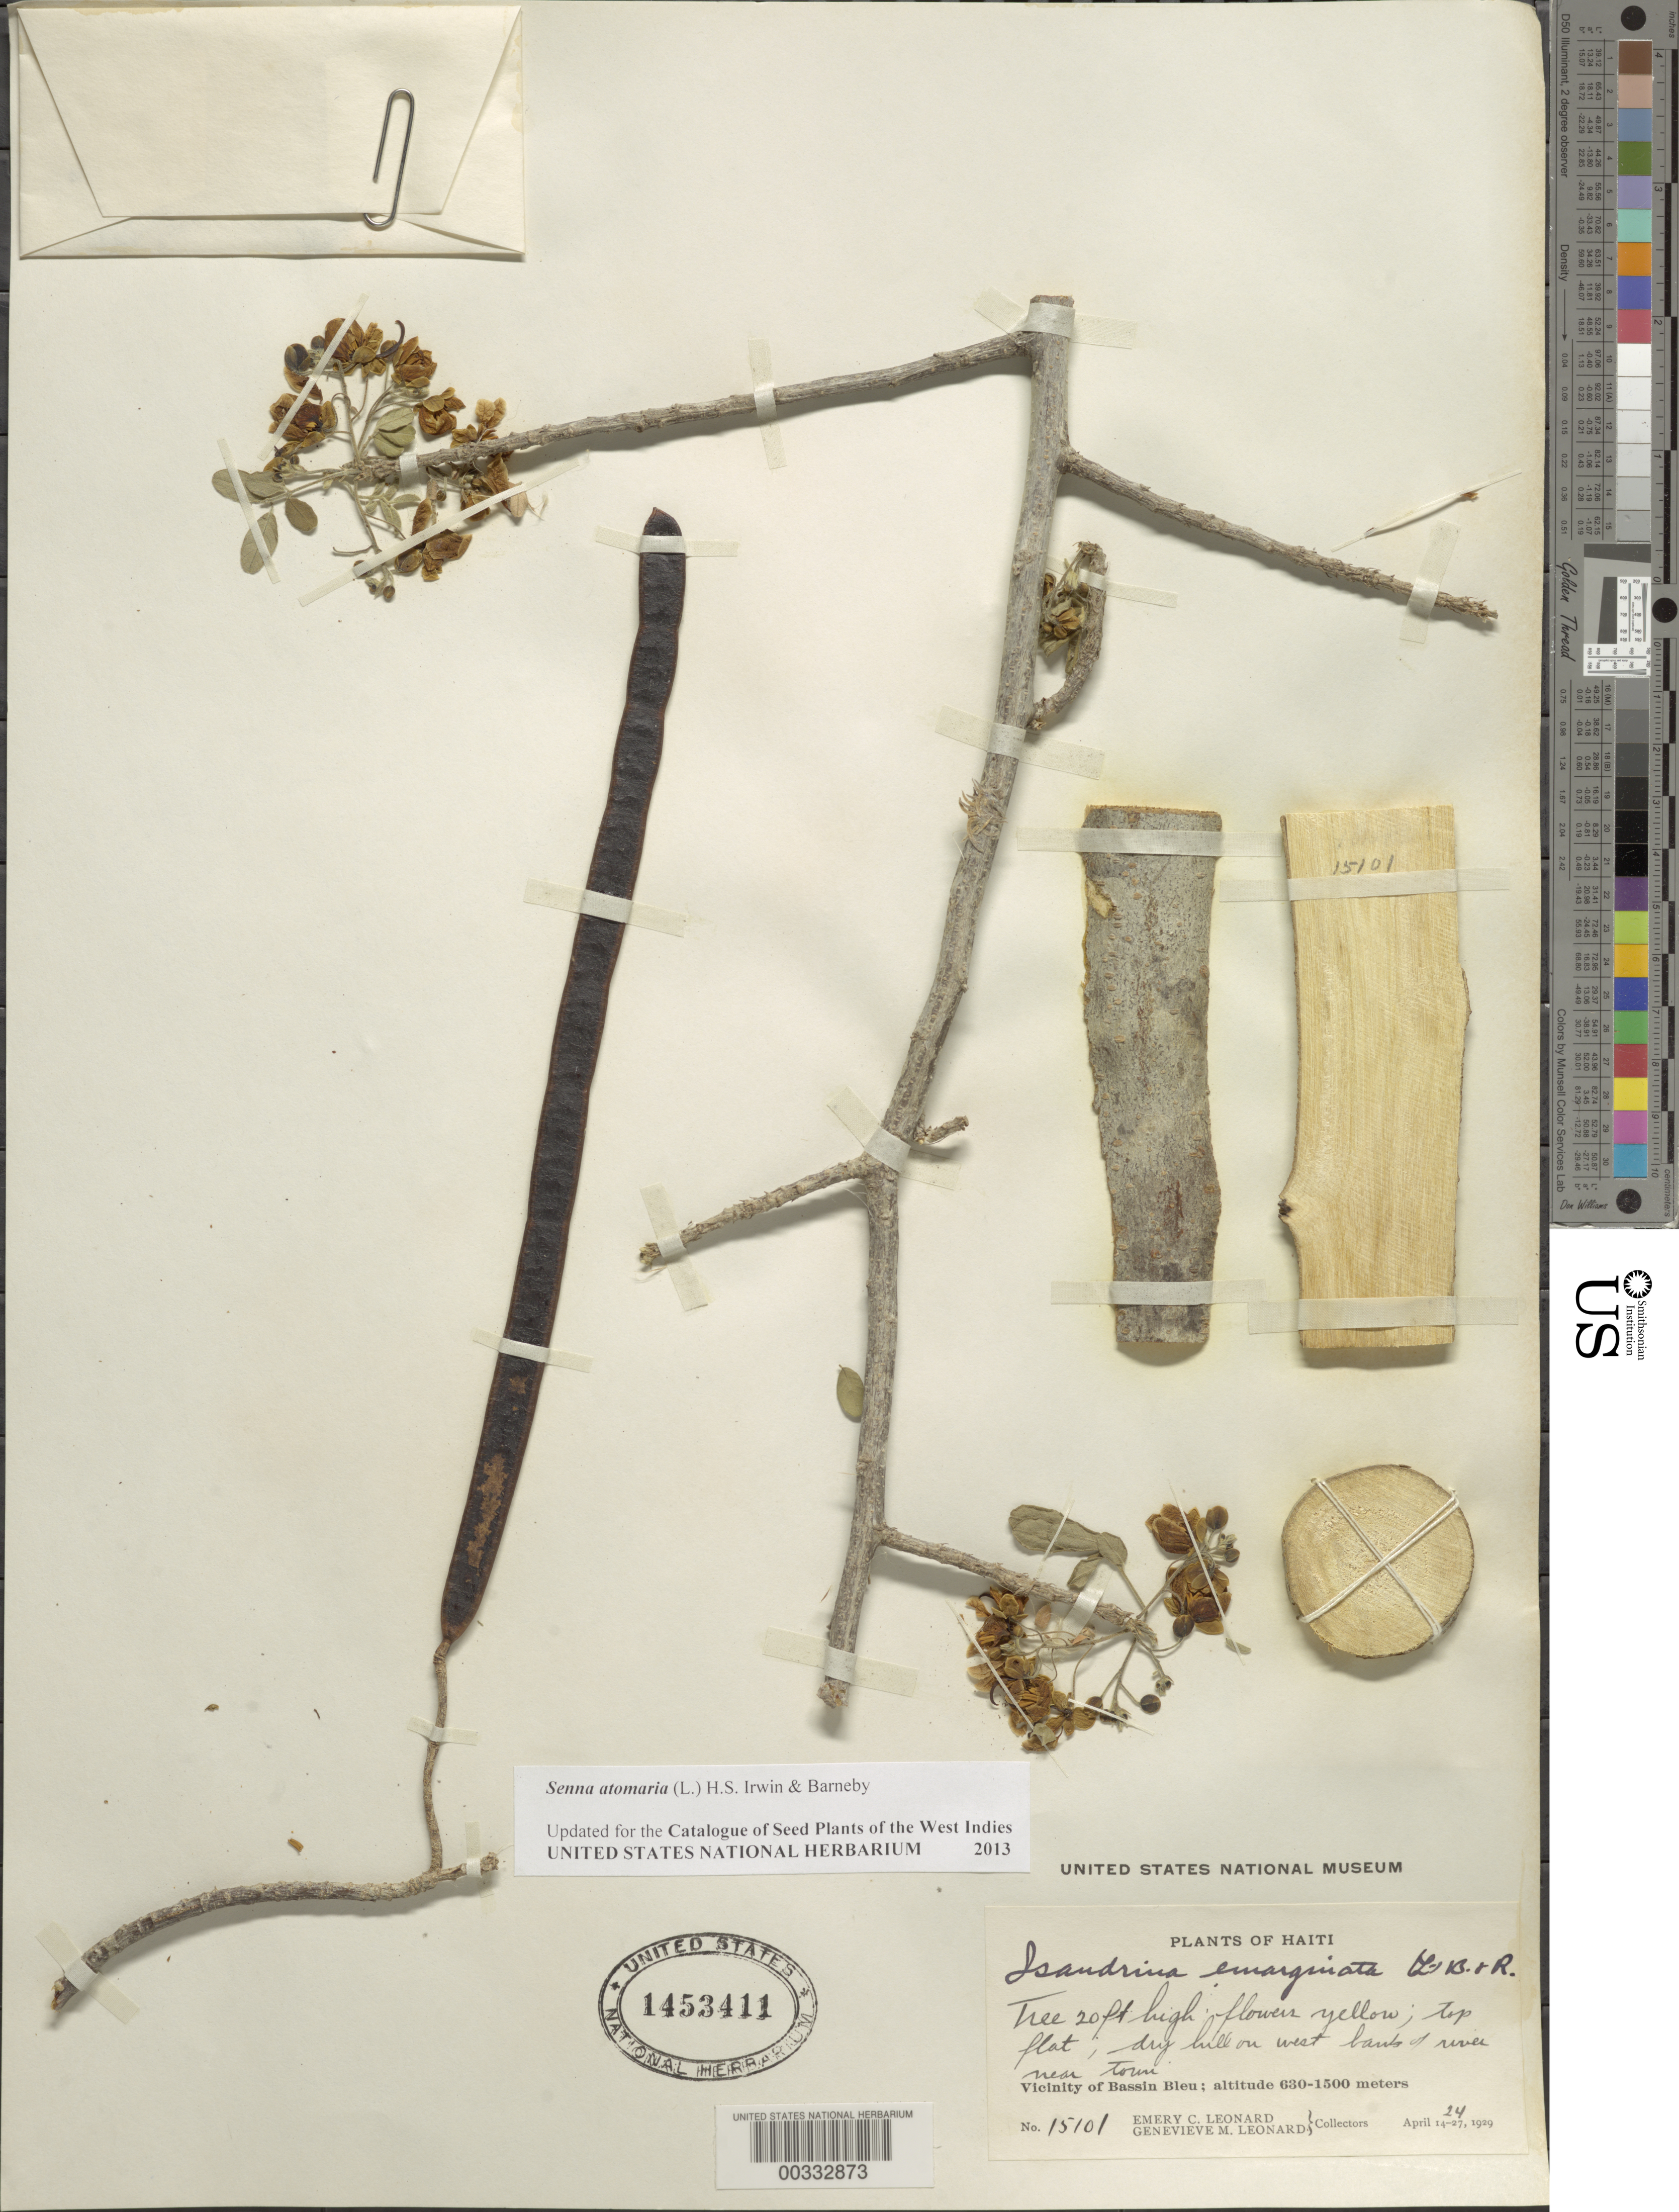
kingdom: Plantae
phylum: Tracheophyta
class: Magnoliopsida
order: Fabales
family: Fabaceae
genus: Senna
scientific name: Senna atomaria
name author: (L.) H.S. Irwin & Barneby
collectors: E. C. Leonard & G. M. Leonard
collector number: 15101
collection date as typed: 24 Apr 1929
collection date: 1929-04-24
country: Haiti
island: Hispaniola Island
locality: W bank of river near town; vicinity of bassin bleu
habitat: Dry hill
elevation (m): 630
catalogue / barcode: US 1453411